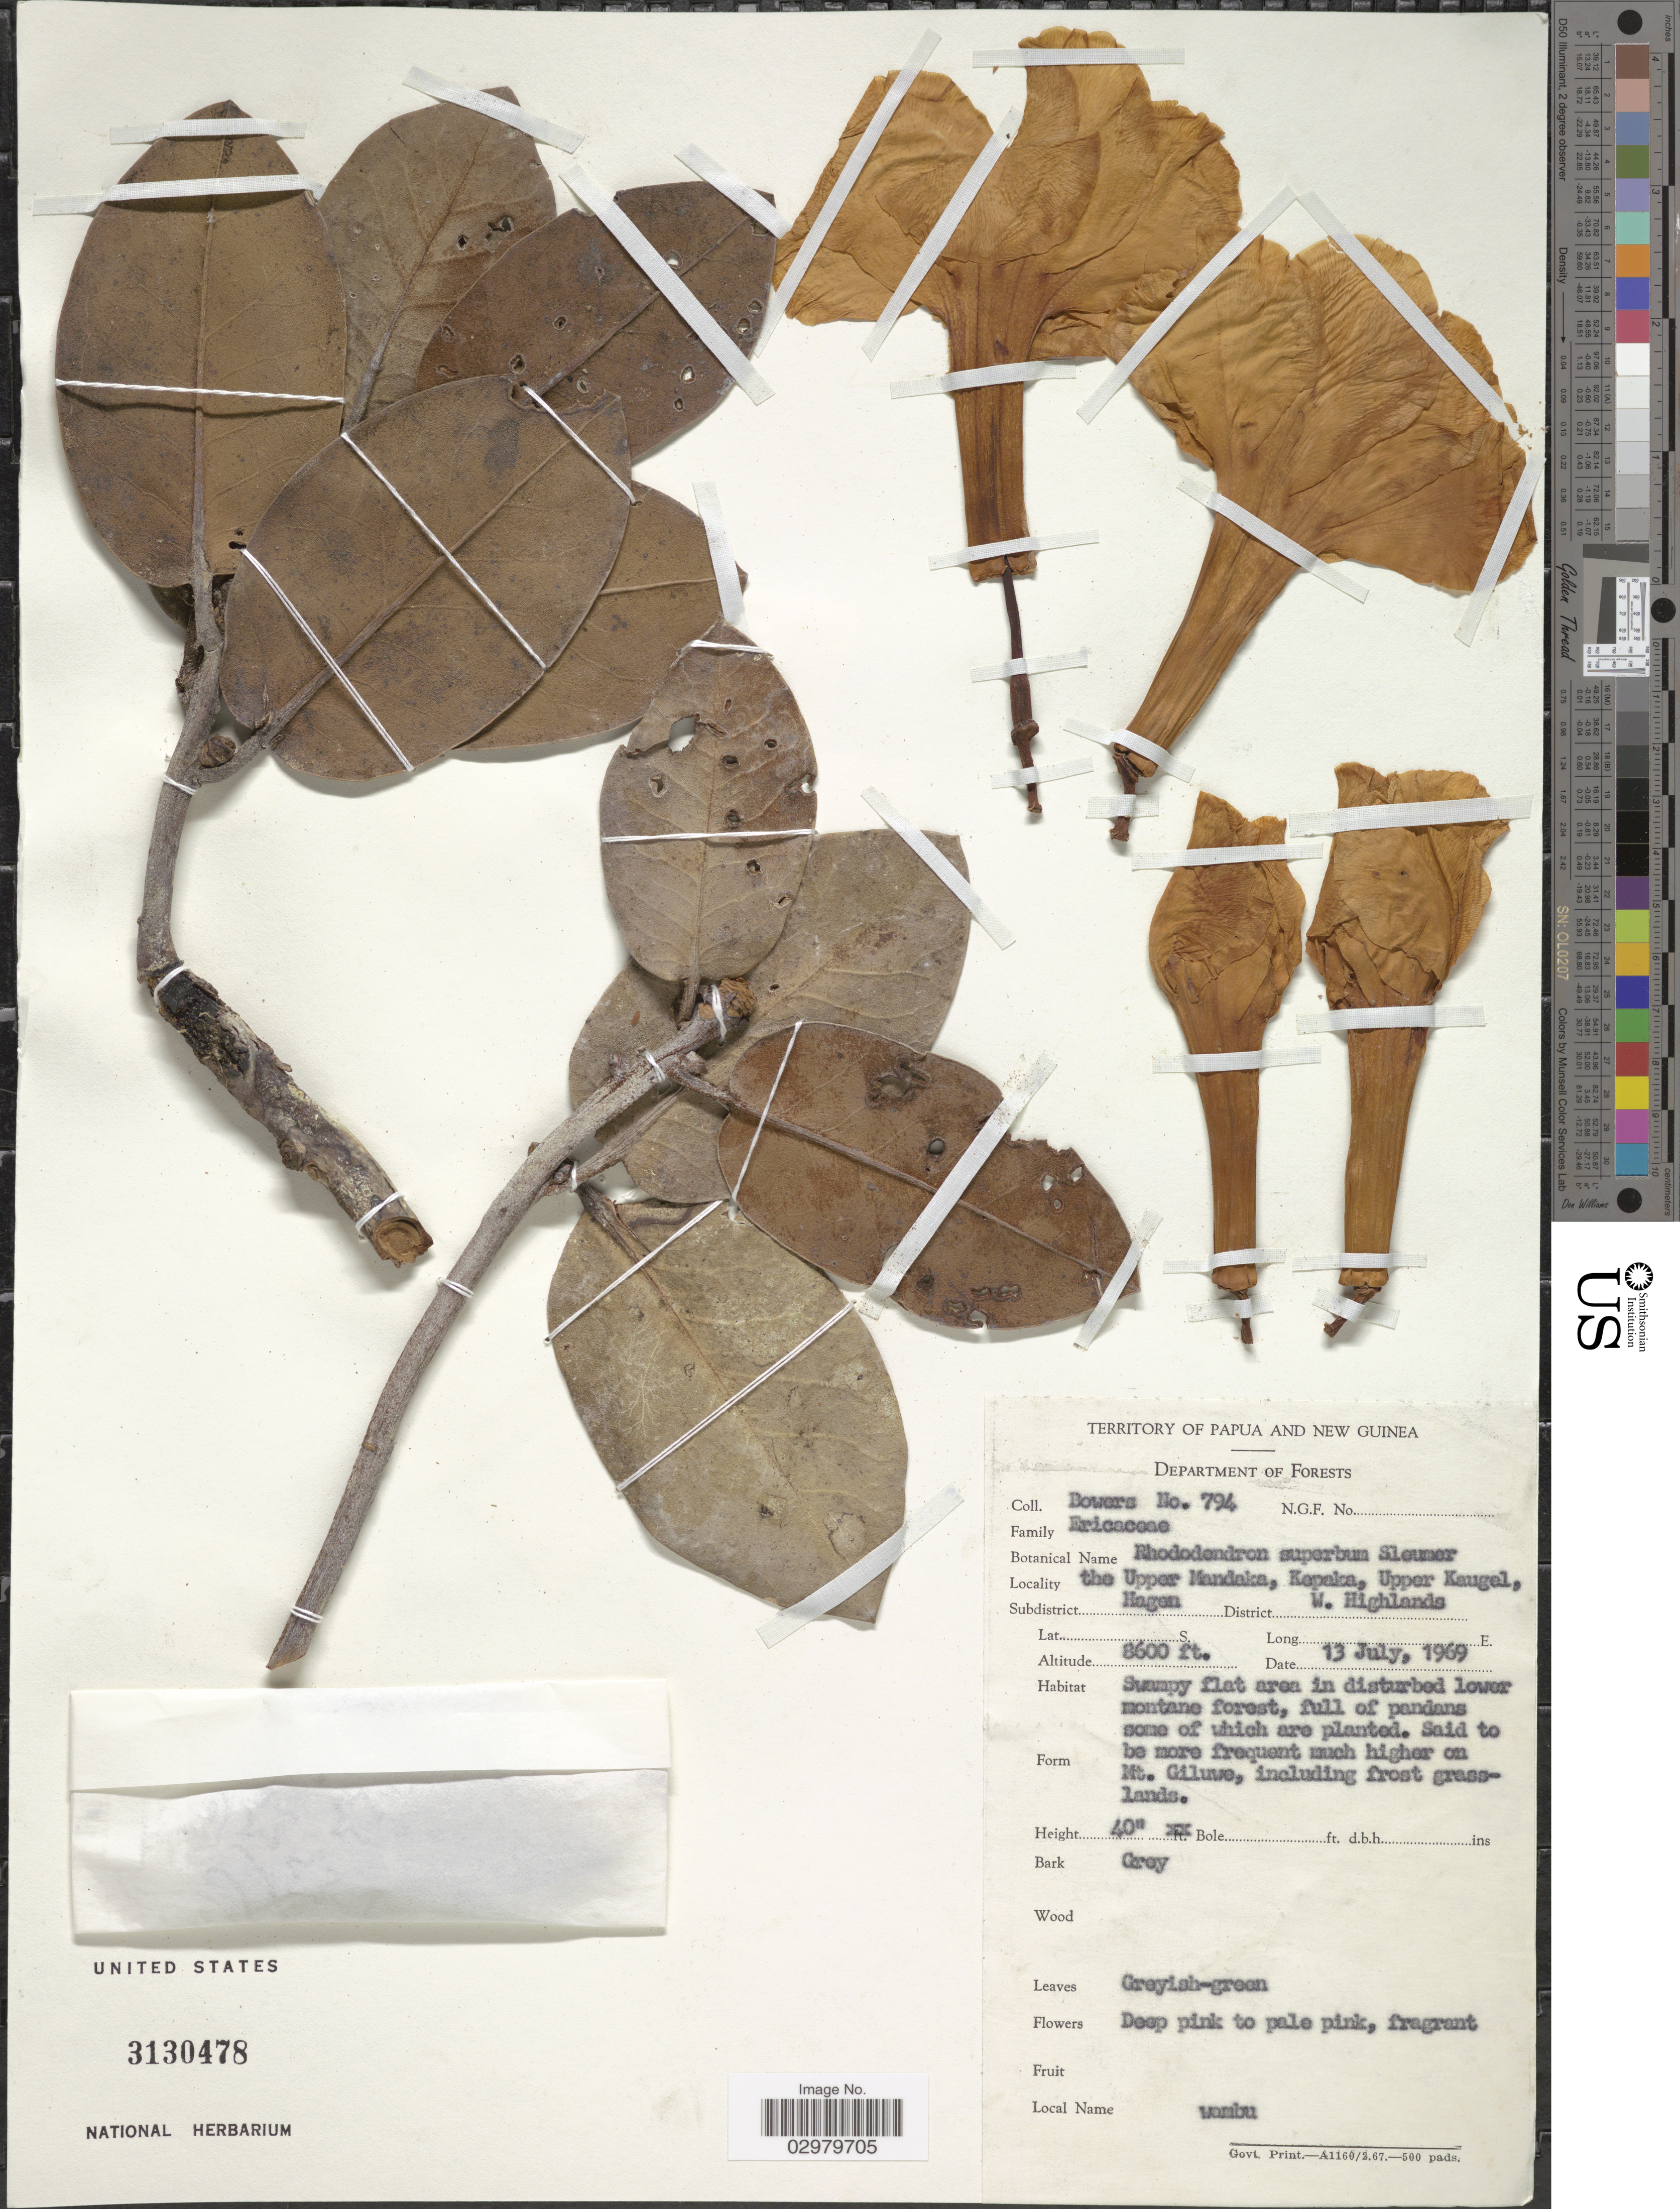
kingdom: Plantae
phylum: Tracheophyta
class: Magnoliopsida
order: Ericales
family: Ericaceae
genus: Rhododendron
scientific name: Rhododendron superbum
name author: Sleumer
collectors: -. Bowers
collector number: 794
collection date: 1969-07-13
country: Papua New Guinea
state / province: Western Highlands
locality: Territory of Papua and New Guinea. The Upper Mandaka, Kepaka, Upper Kaugel, Subdistrict Hagen. District W. Highlands. More frequent much higher on Mt. Giluwe.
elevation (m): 2621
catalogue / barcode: US 3130478